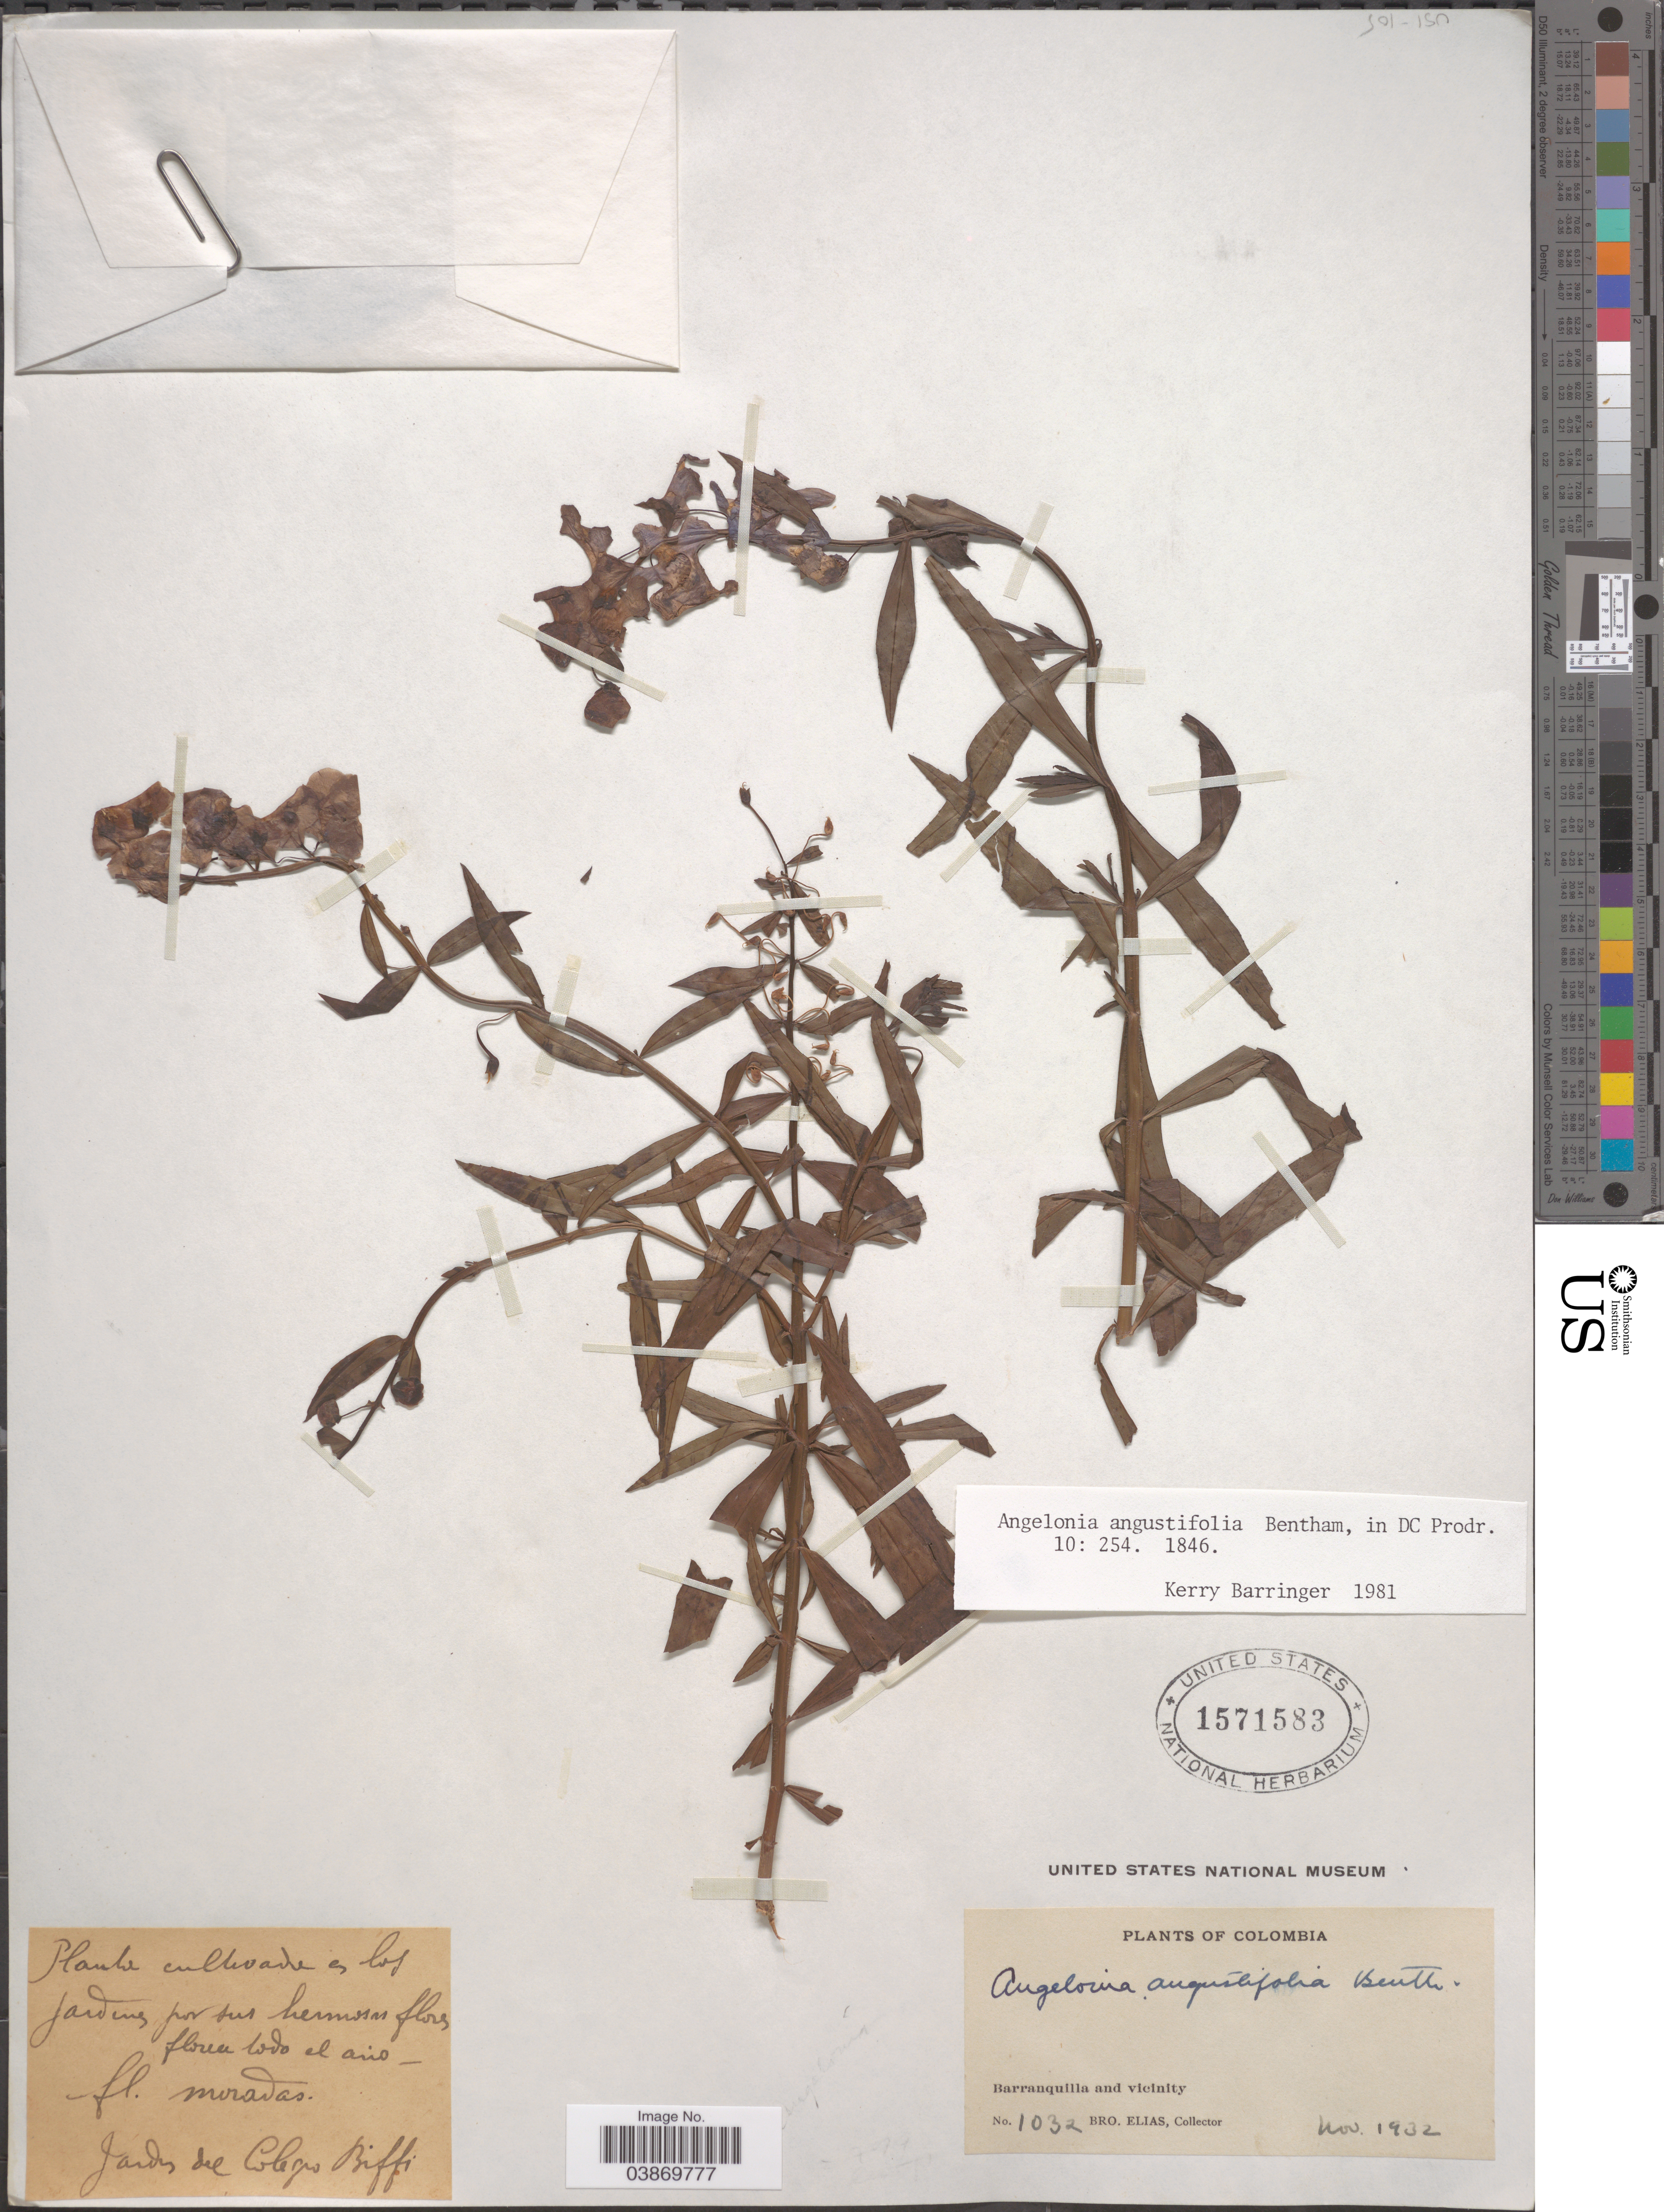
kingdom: Plantae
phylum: Tracheophyta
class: Magnoliopsida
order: Lamiales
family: Plantaginaceae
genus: Angelonia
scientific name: Angelonia angustifolia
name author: Benth.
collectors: Bro. Elias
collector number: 1032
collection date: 1932-11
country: Colombia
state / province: Magdalena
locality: Barranquilla and vicinity.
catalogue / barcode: US 1571583